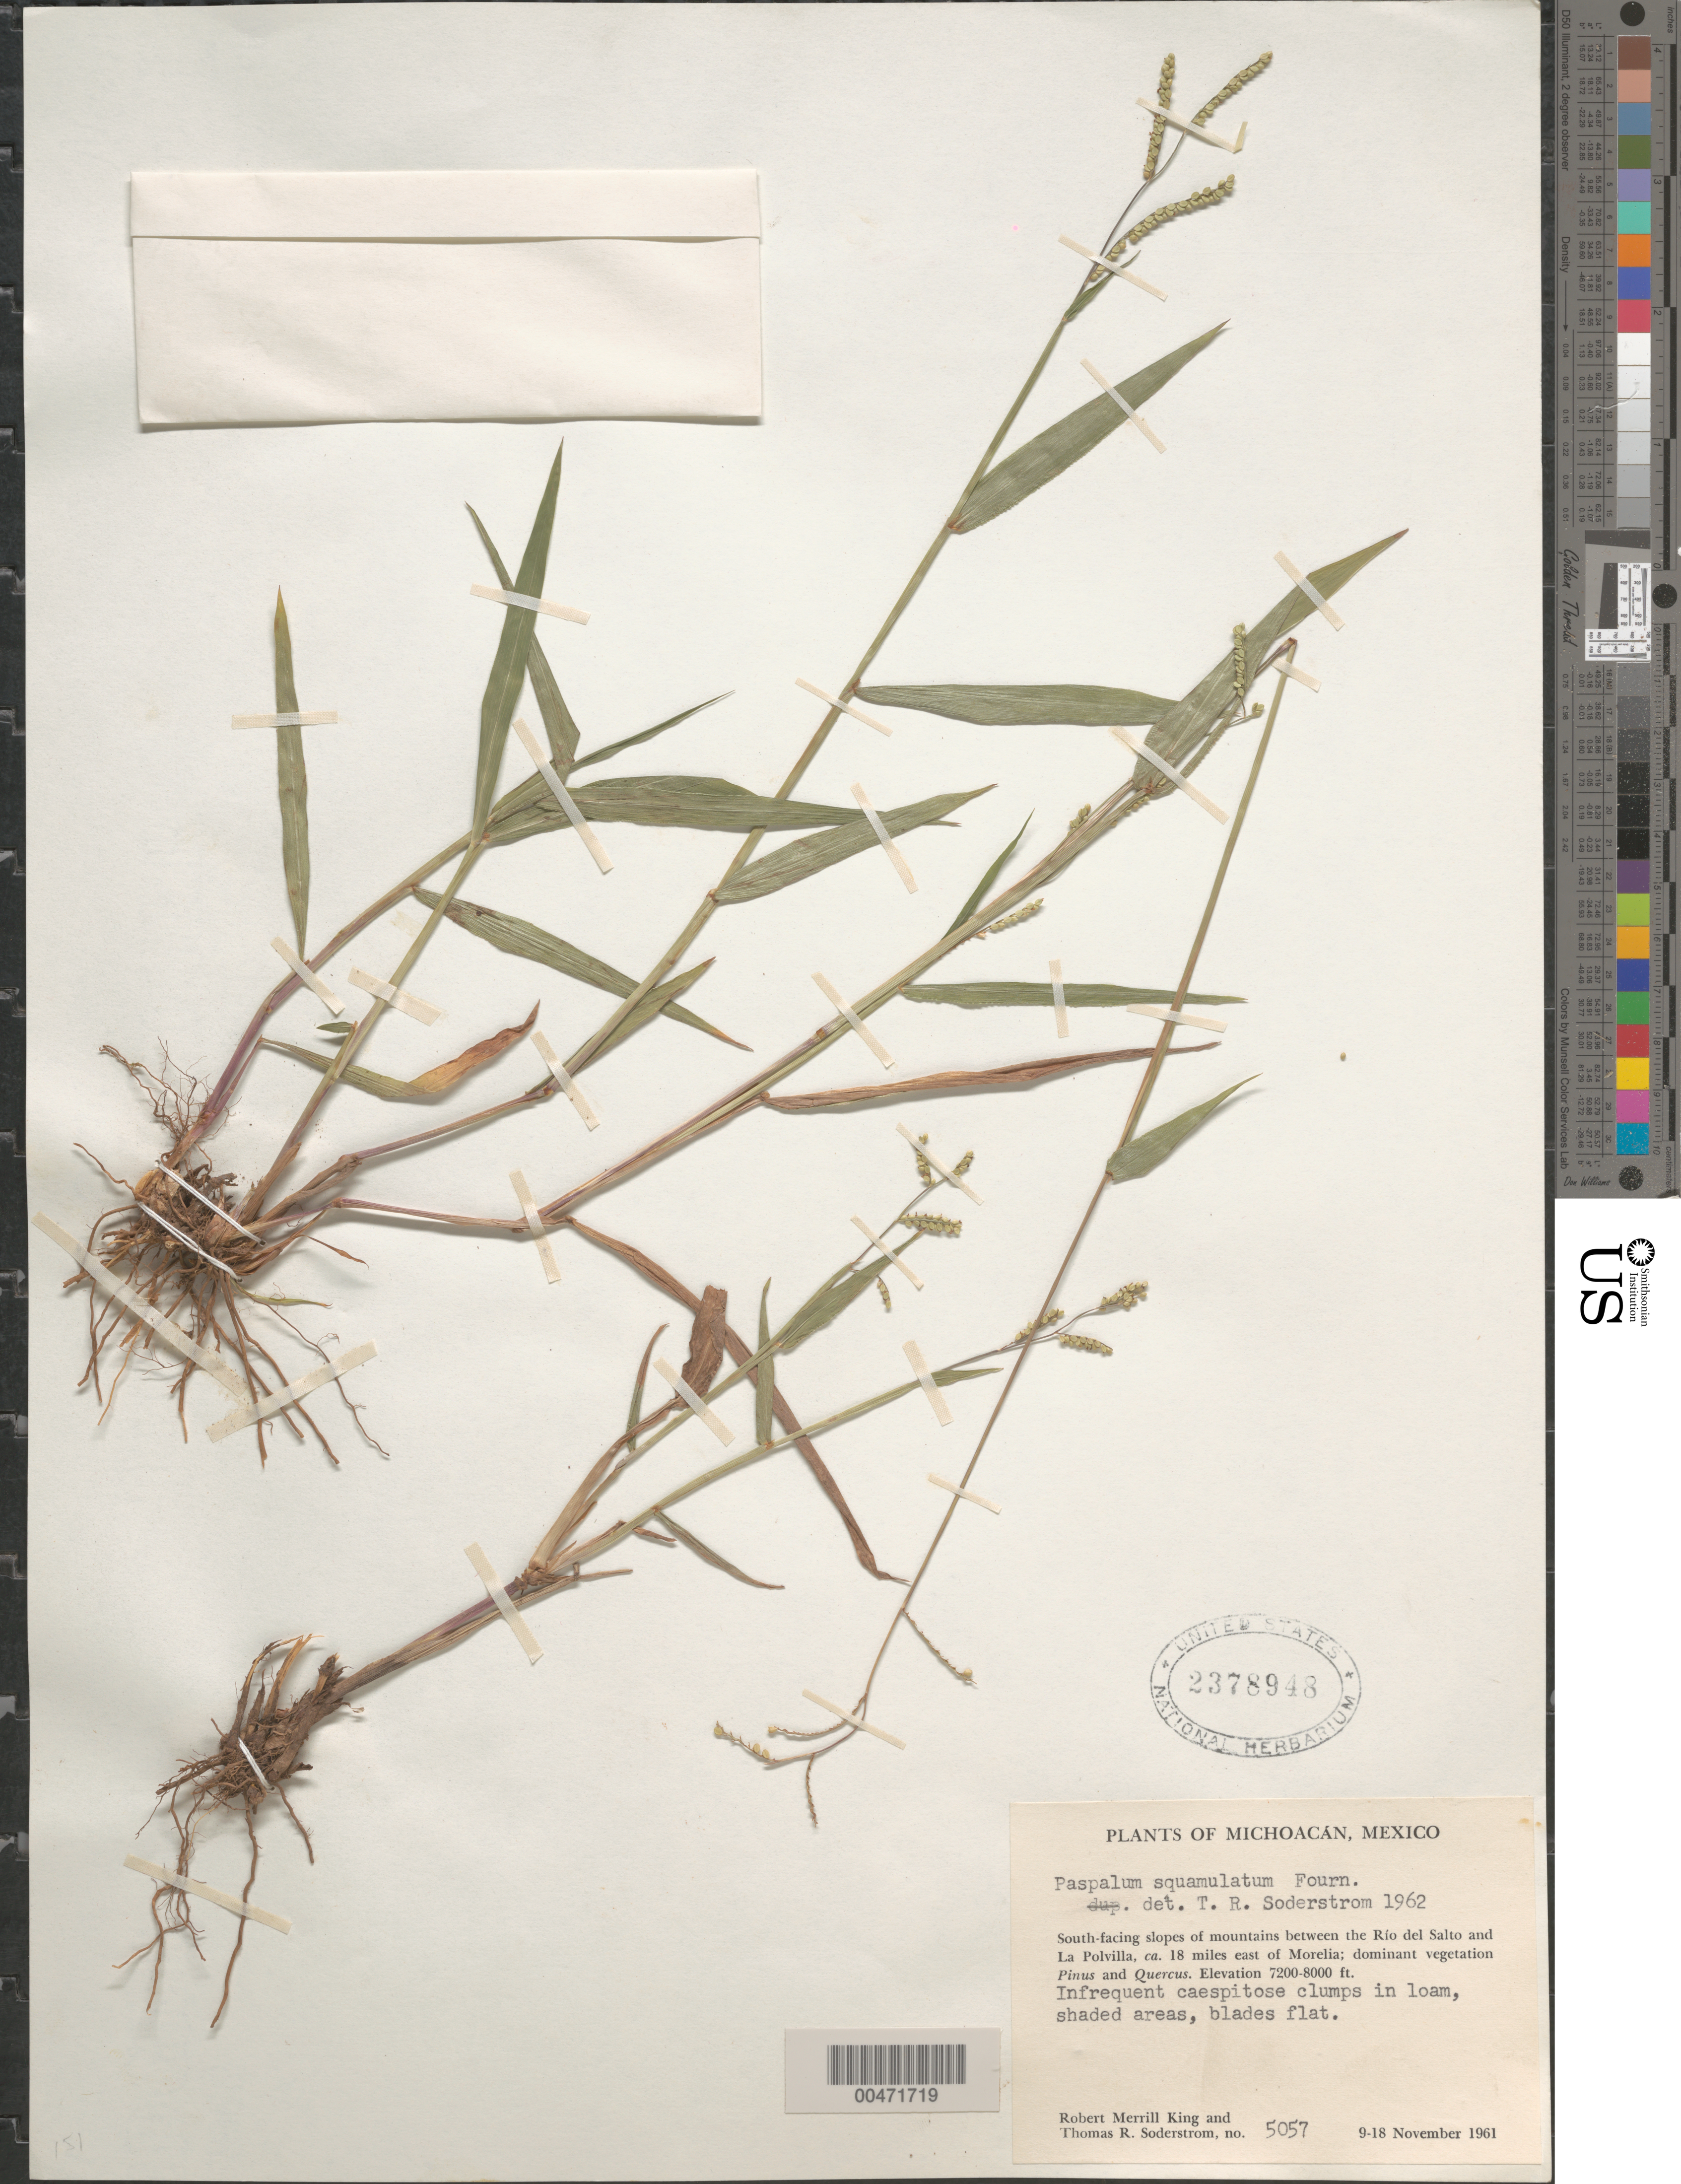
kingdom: Plantae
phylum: Tracheophyta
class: Liliopsida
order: Poales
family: Poaceae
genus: Paspalum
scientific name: Paspalum squamulatum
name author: E. Fourn.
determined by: Soderstrom, T. R.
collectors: R. M. King & T. R. Soderstrom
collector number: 5057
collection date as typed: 9 Nov 1961 to 18 Nov 1961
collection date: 1961-11-09/1961-11-18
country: Mexico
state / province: Michoacán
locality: S-facing slopes of mts between the R¡o del Salto & La Polvilla, ca. 18 mi E of Morelia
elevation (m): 2195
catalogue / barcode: US 2378948